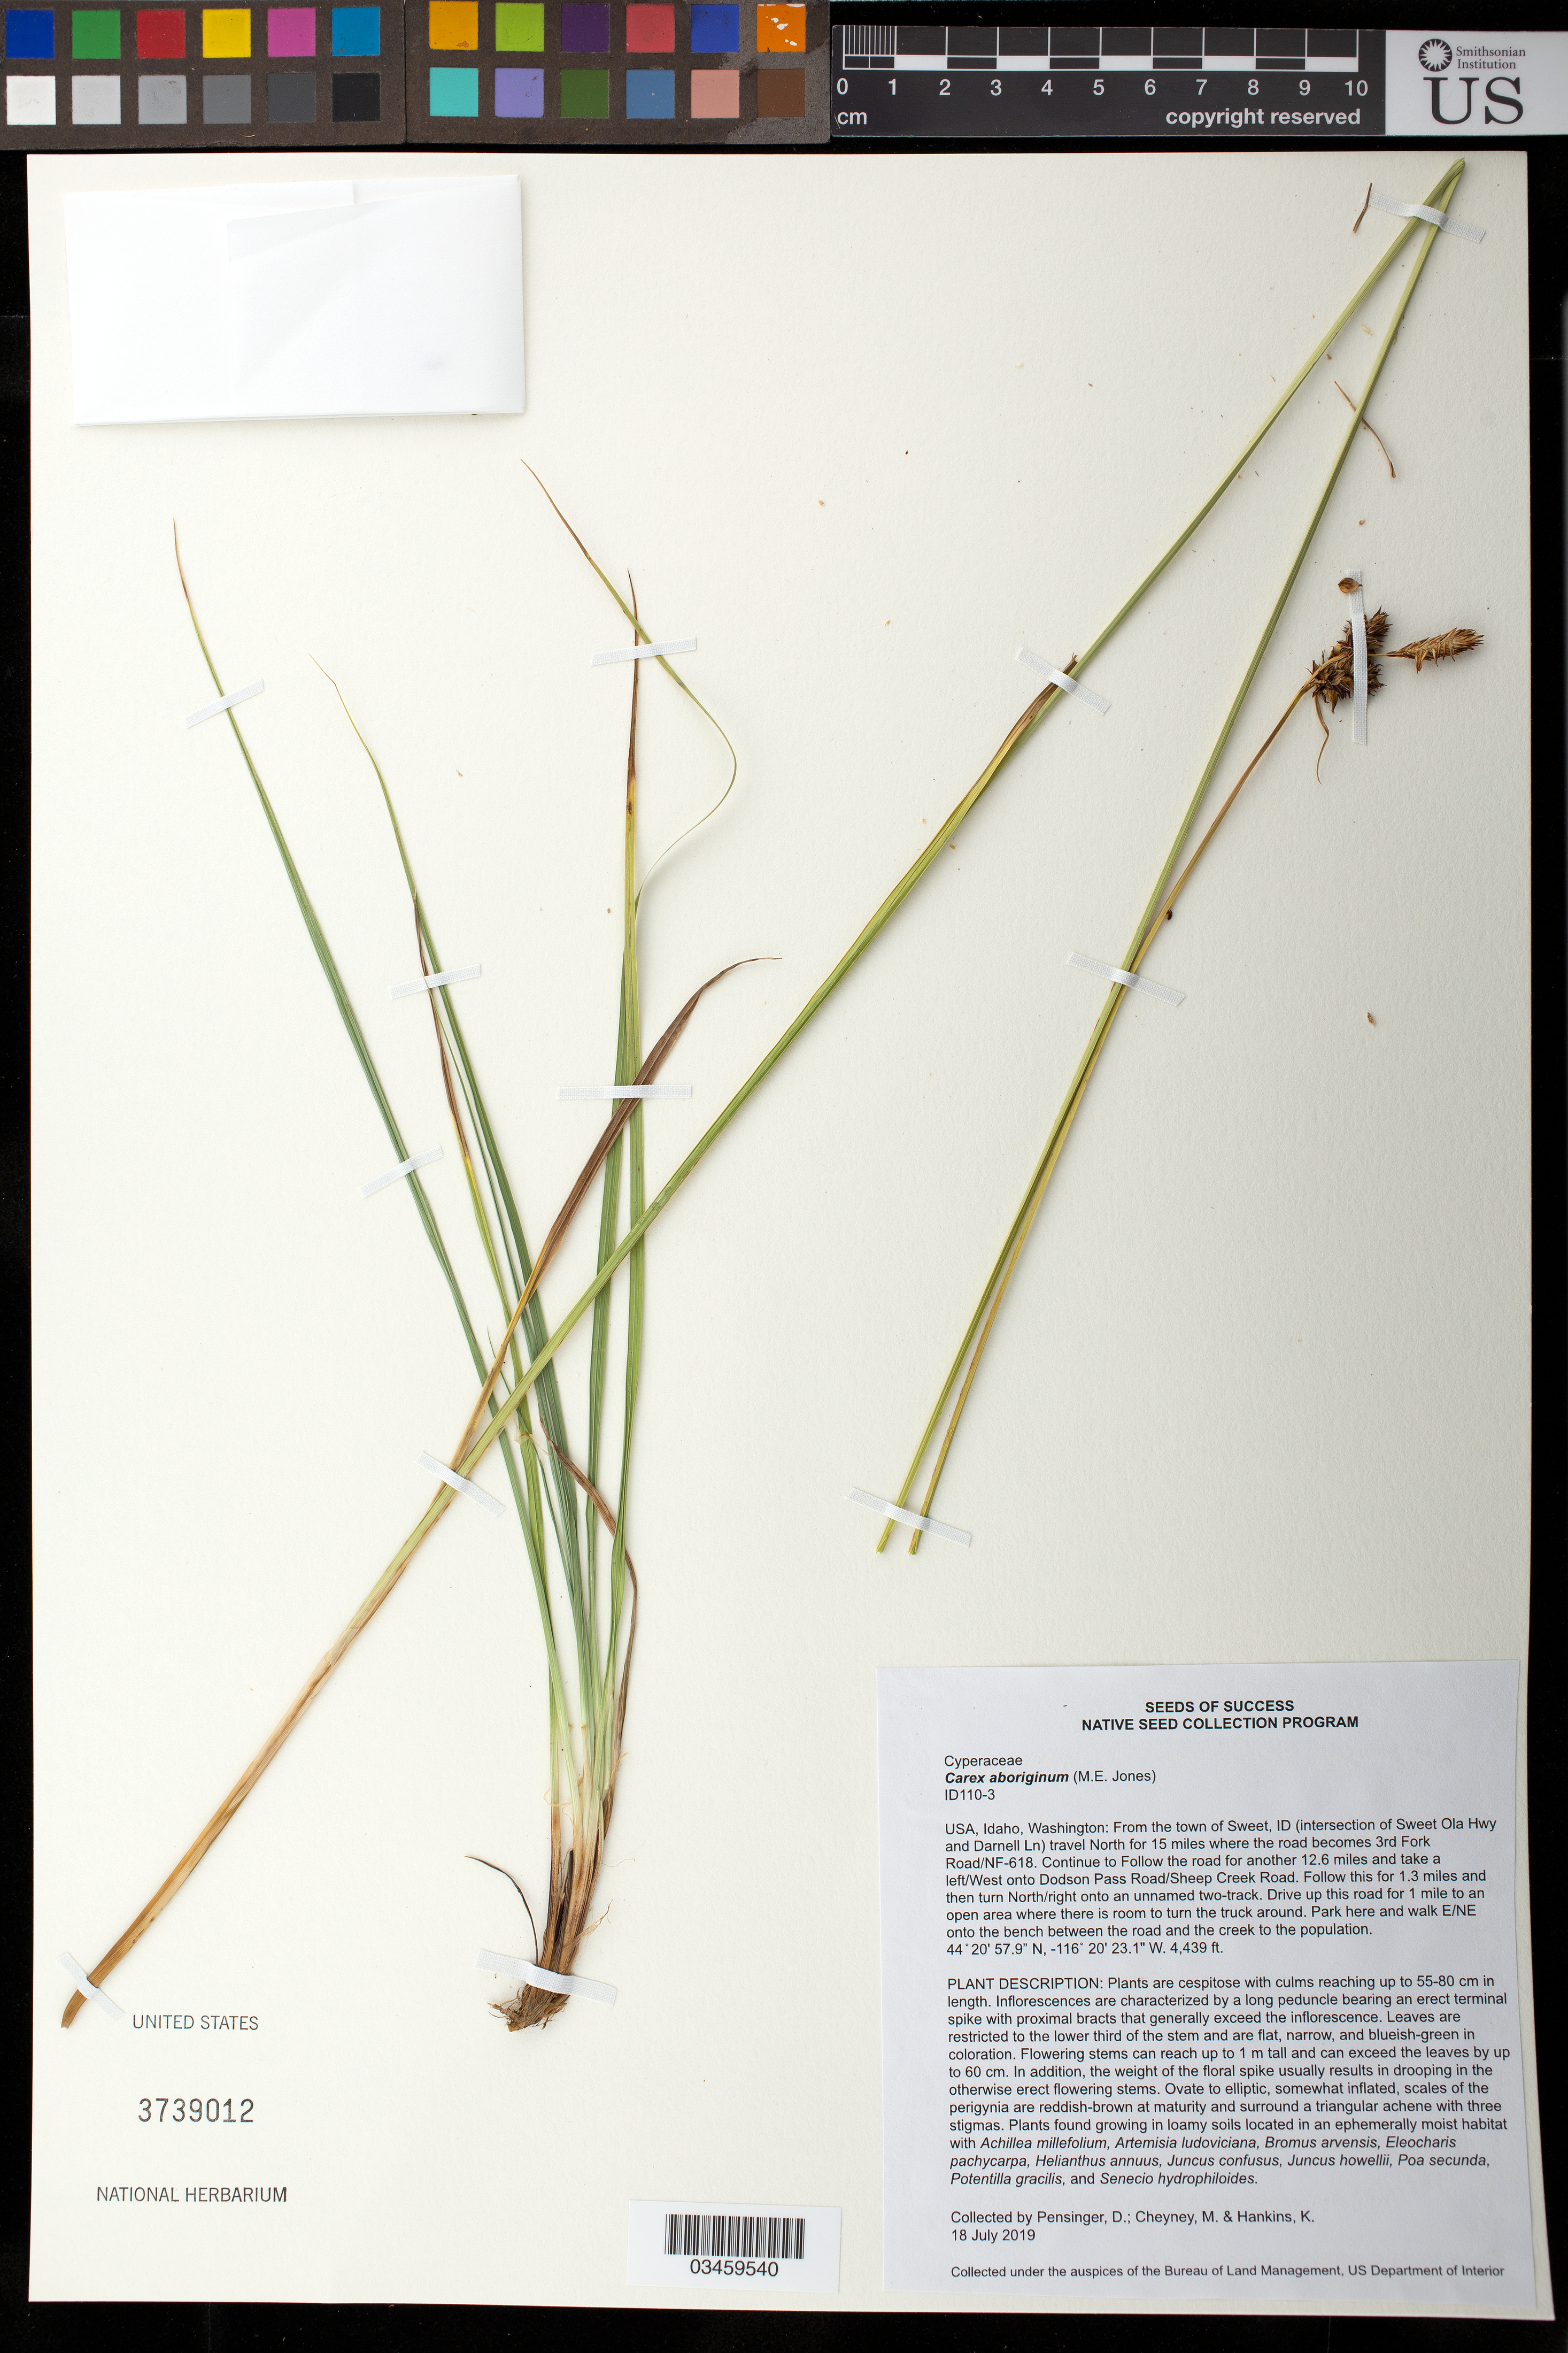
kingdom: Plantae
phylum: Tracheophyta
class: Liliopsida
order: Poales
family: Cyperaceae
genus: Carex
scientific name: Carex aboriginum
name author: M.E. Jones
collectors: D. Pensinger, M. Cheyne & K. Hankins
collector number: ID110-3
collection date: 2019-07-18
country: United States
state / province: Idaho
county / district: Washington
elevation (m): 1353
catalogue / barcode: US 3739012